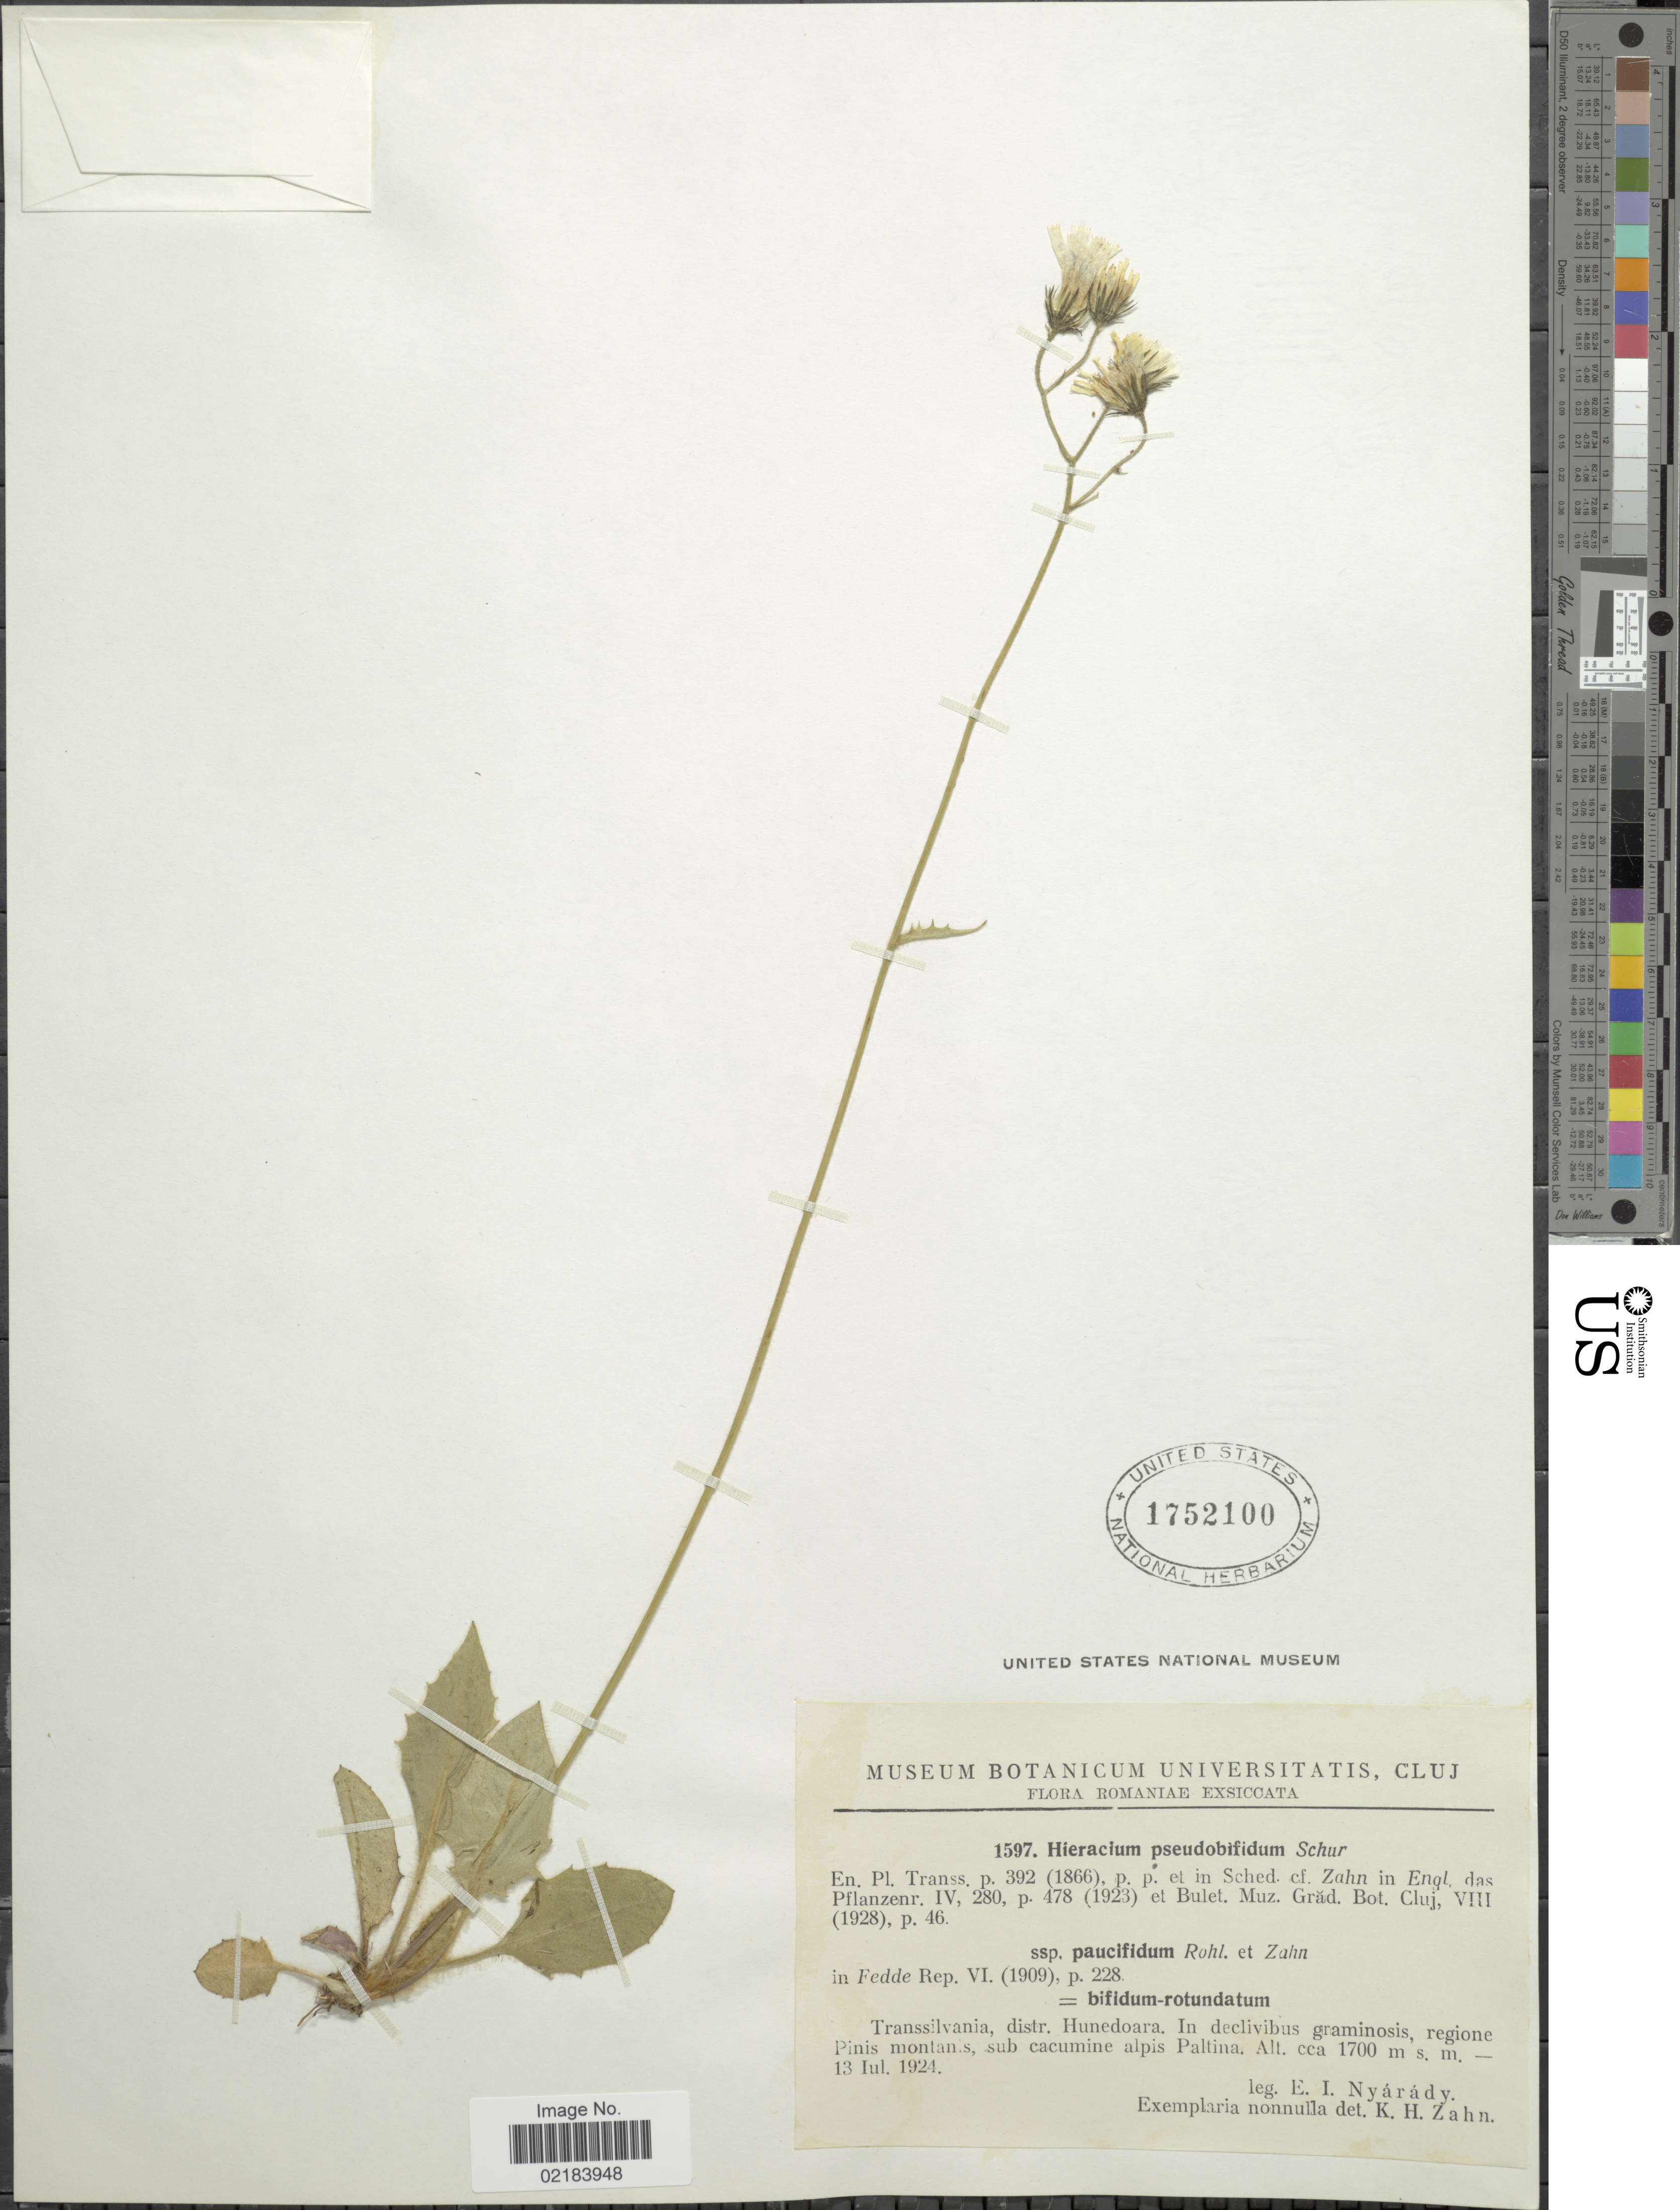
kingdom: Plantae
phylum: Tracheophyta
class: Magnoliopsida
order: Asterales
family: Asteraceae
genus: Hieracium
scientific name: Hieracium pseudobifidum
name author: Schur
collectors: E. Nyárády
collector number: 1597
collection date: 1924-07-13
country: Romania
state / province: Hunedoara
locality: Transsilvania. Regione Pinis montans, sub cacumine alpis Paltina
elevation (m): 1700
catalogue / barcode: US 1752100